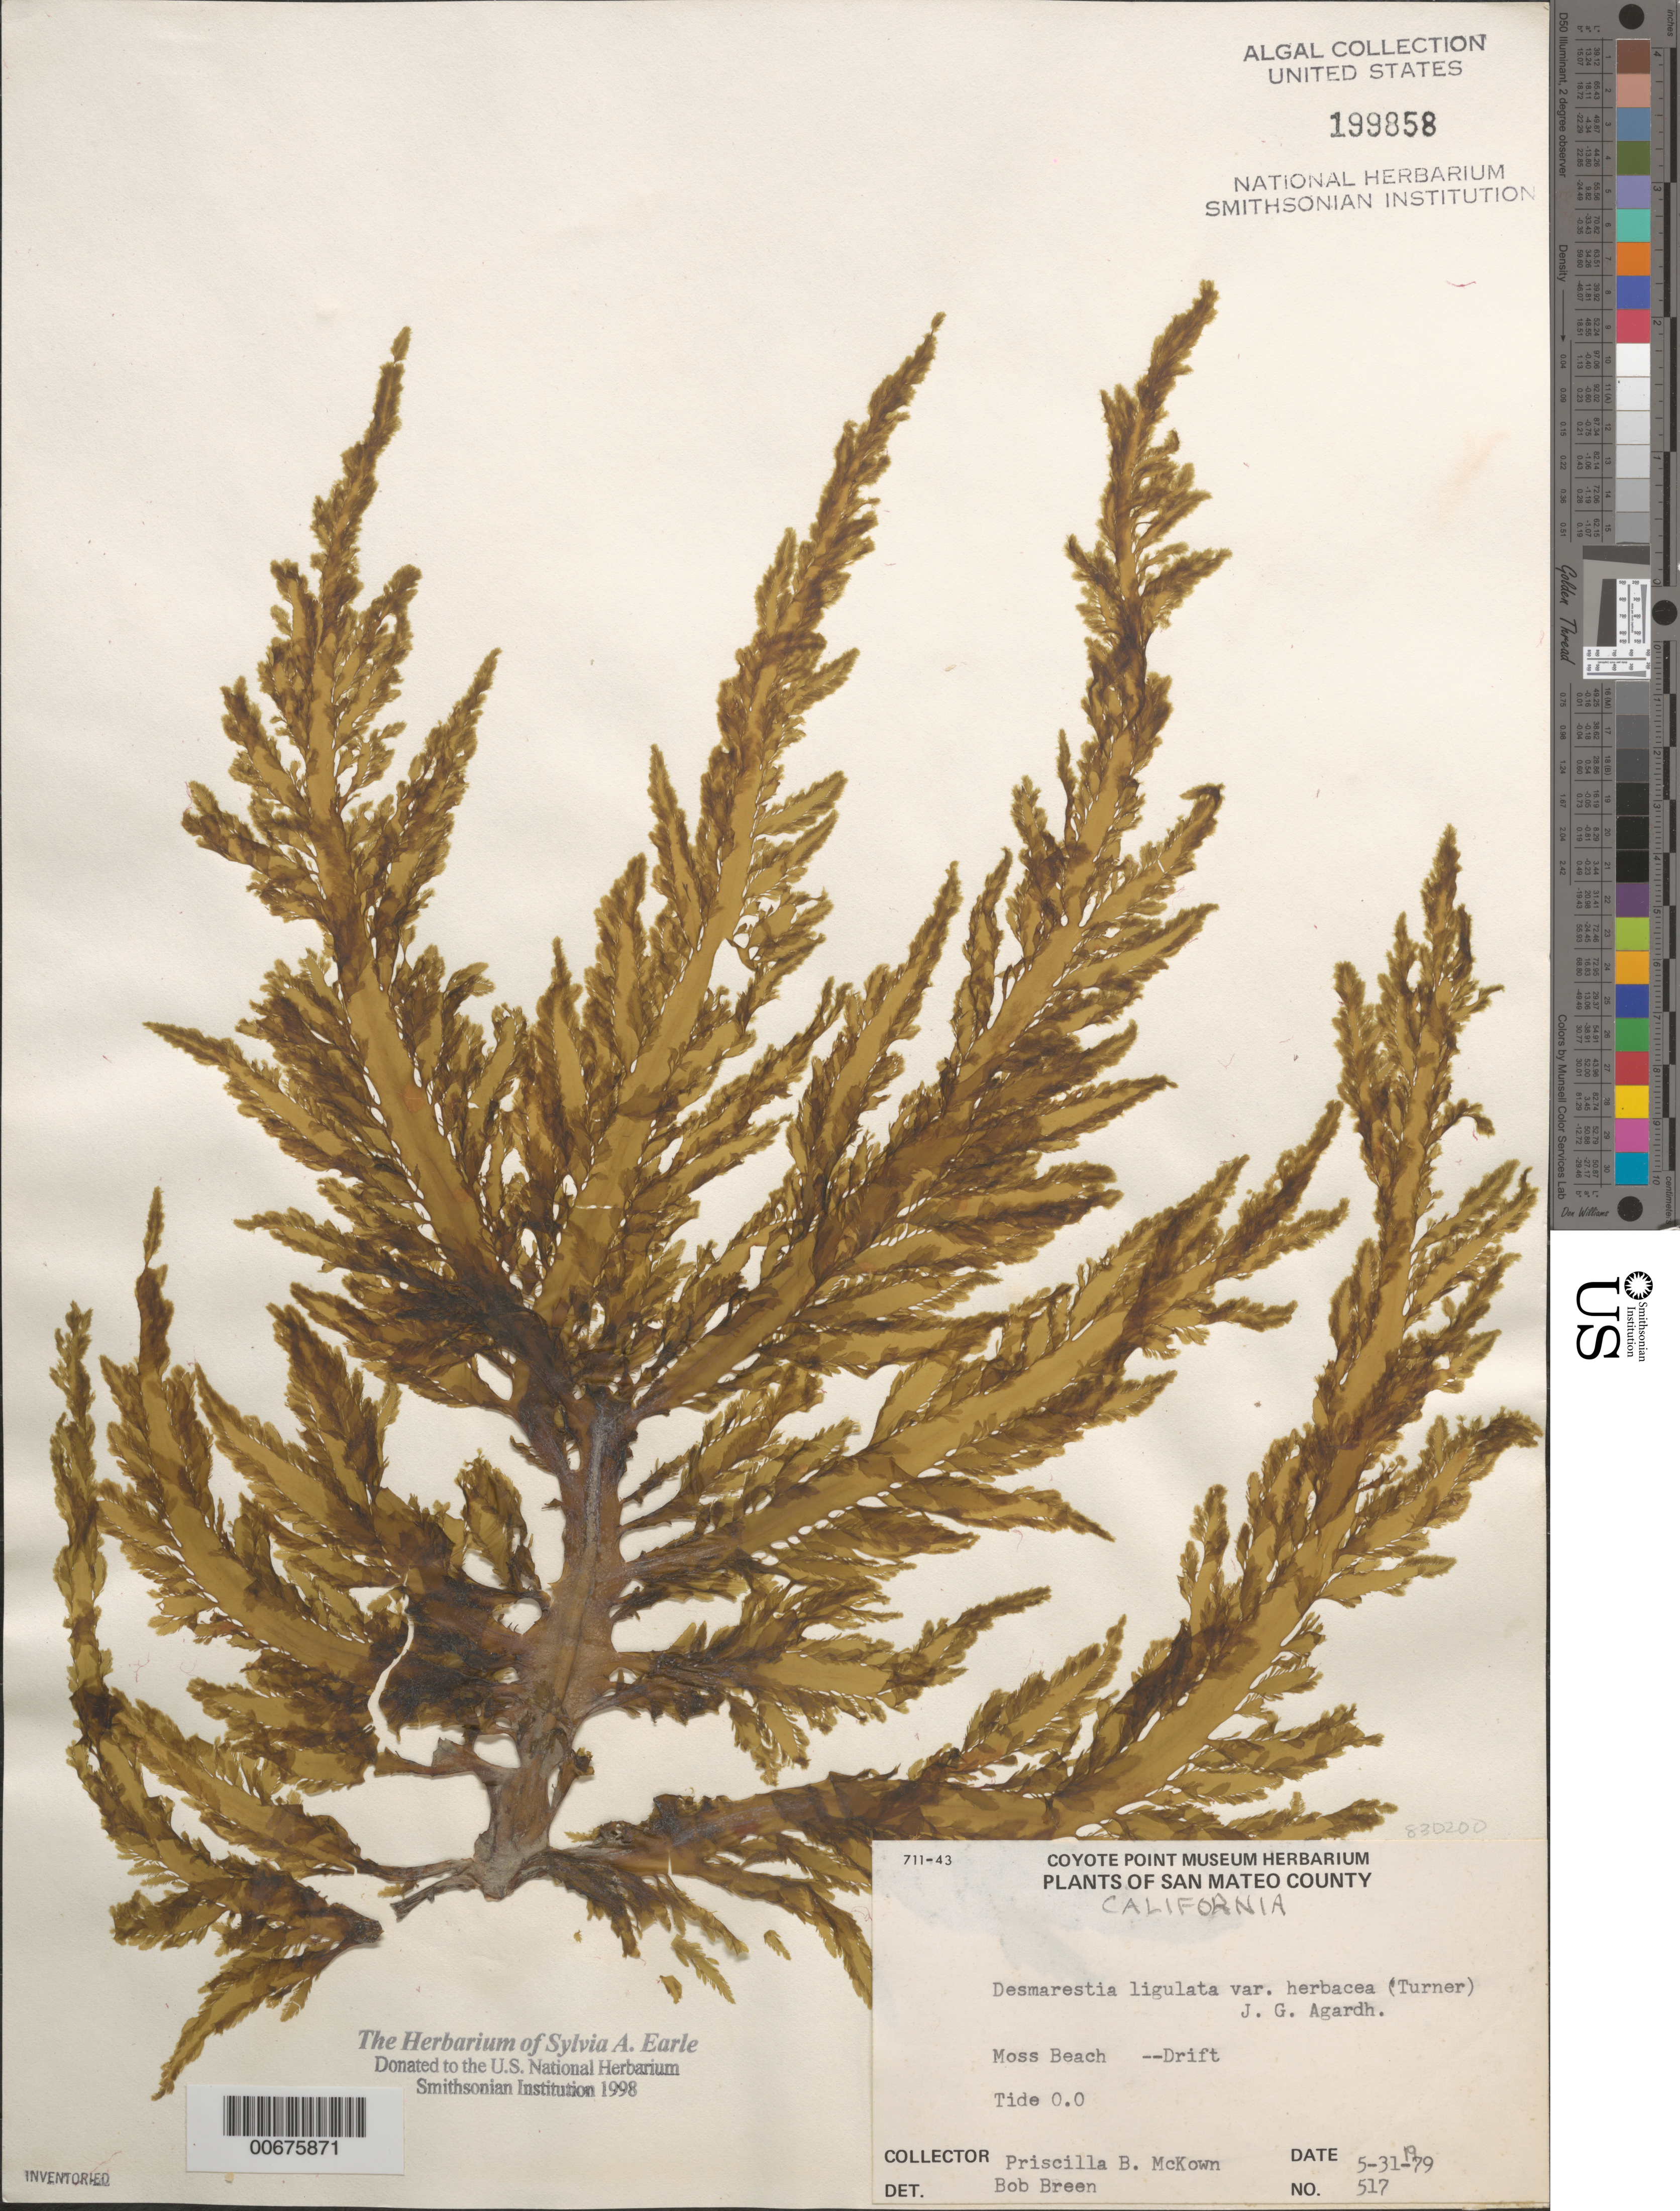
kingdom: Chromista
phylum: Ochrophyta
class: Phaeophyceae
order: Desmarestiales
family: Desmarestiaceae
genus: Desmarestia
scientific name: Desmarestia ligulata var. herbacea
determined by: Breen, R.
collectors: P. McKown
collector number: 517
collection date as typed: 31 May 1979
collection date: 1979-05-31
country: United States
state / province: California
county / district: San Mateo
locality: Moss Beach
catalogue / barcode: US 199858